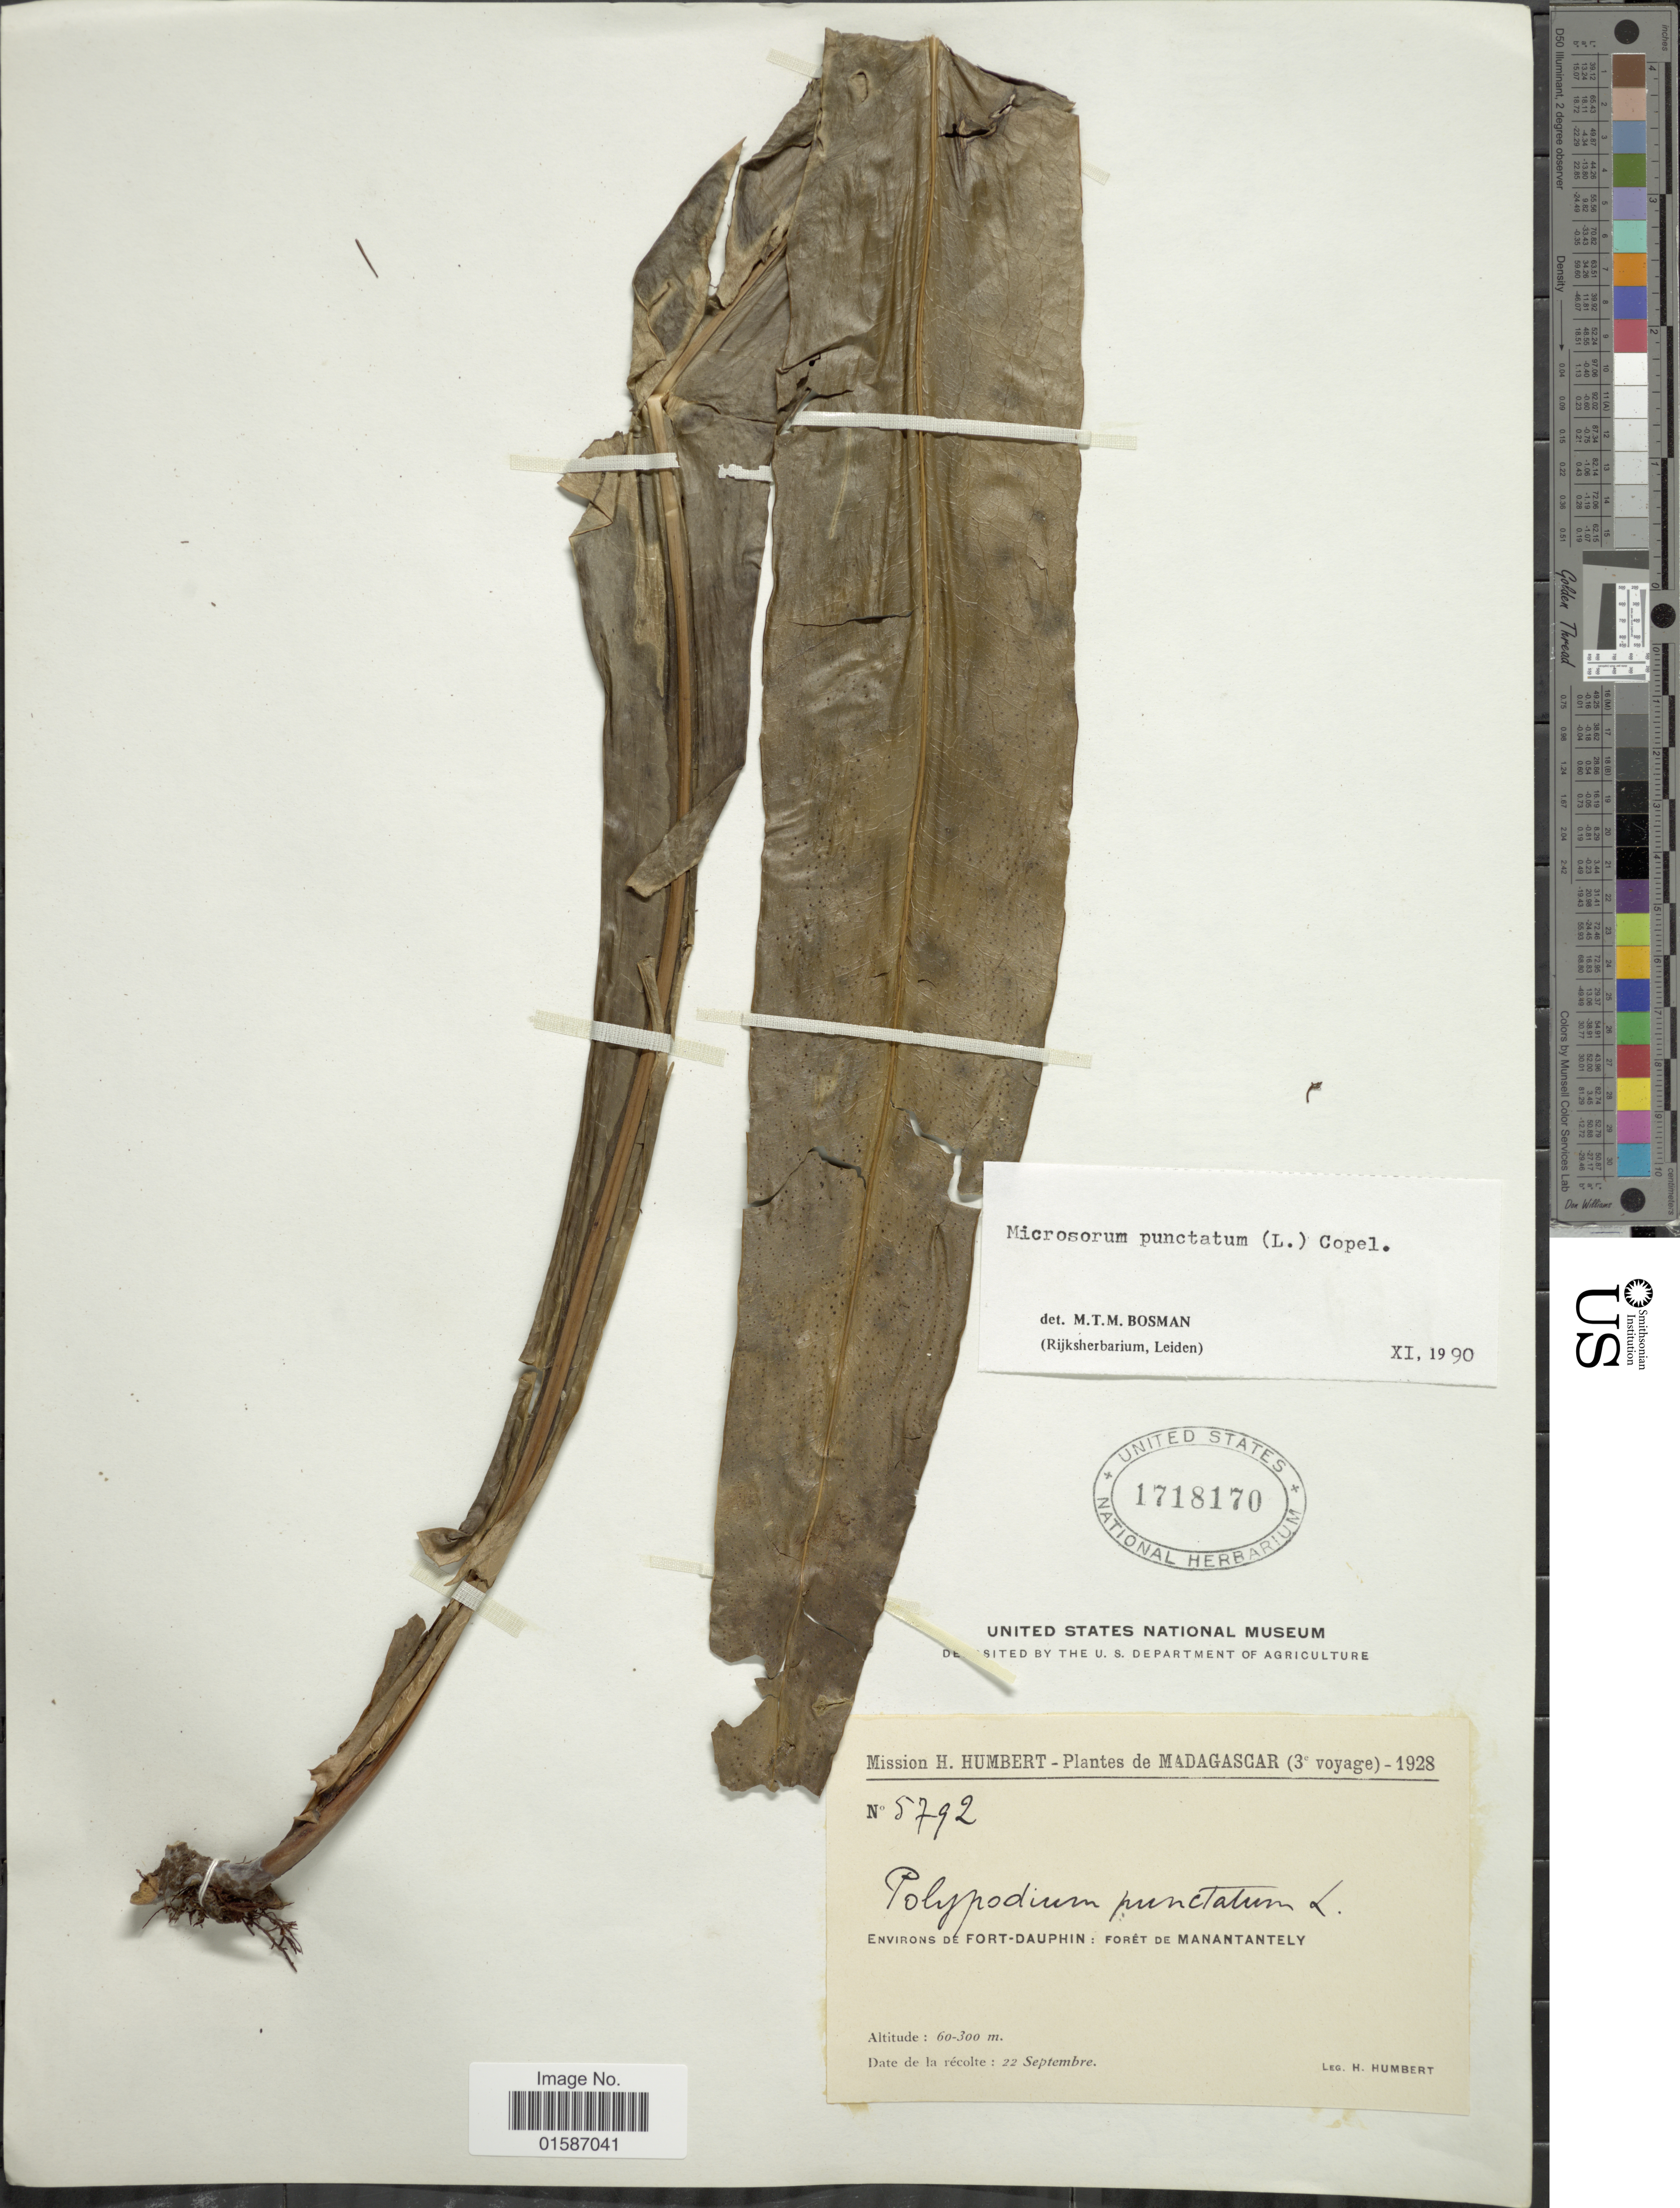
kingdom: Plantae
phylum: Tracheophyta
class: Polypodiopsida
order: Polypodiales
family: Polypodiaceae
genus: Microsorum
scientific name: Microsorum punctatum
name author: (L.) Copel.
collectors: H. Humbert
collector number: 5792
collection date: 1928-09-22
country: Madagascar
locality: Environs de Fort-Dauphon: Forêt de Manantantely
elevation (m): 60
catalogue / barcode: US 1718170